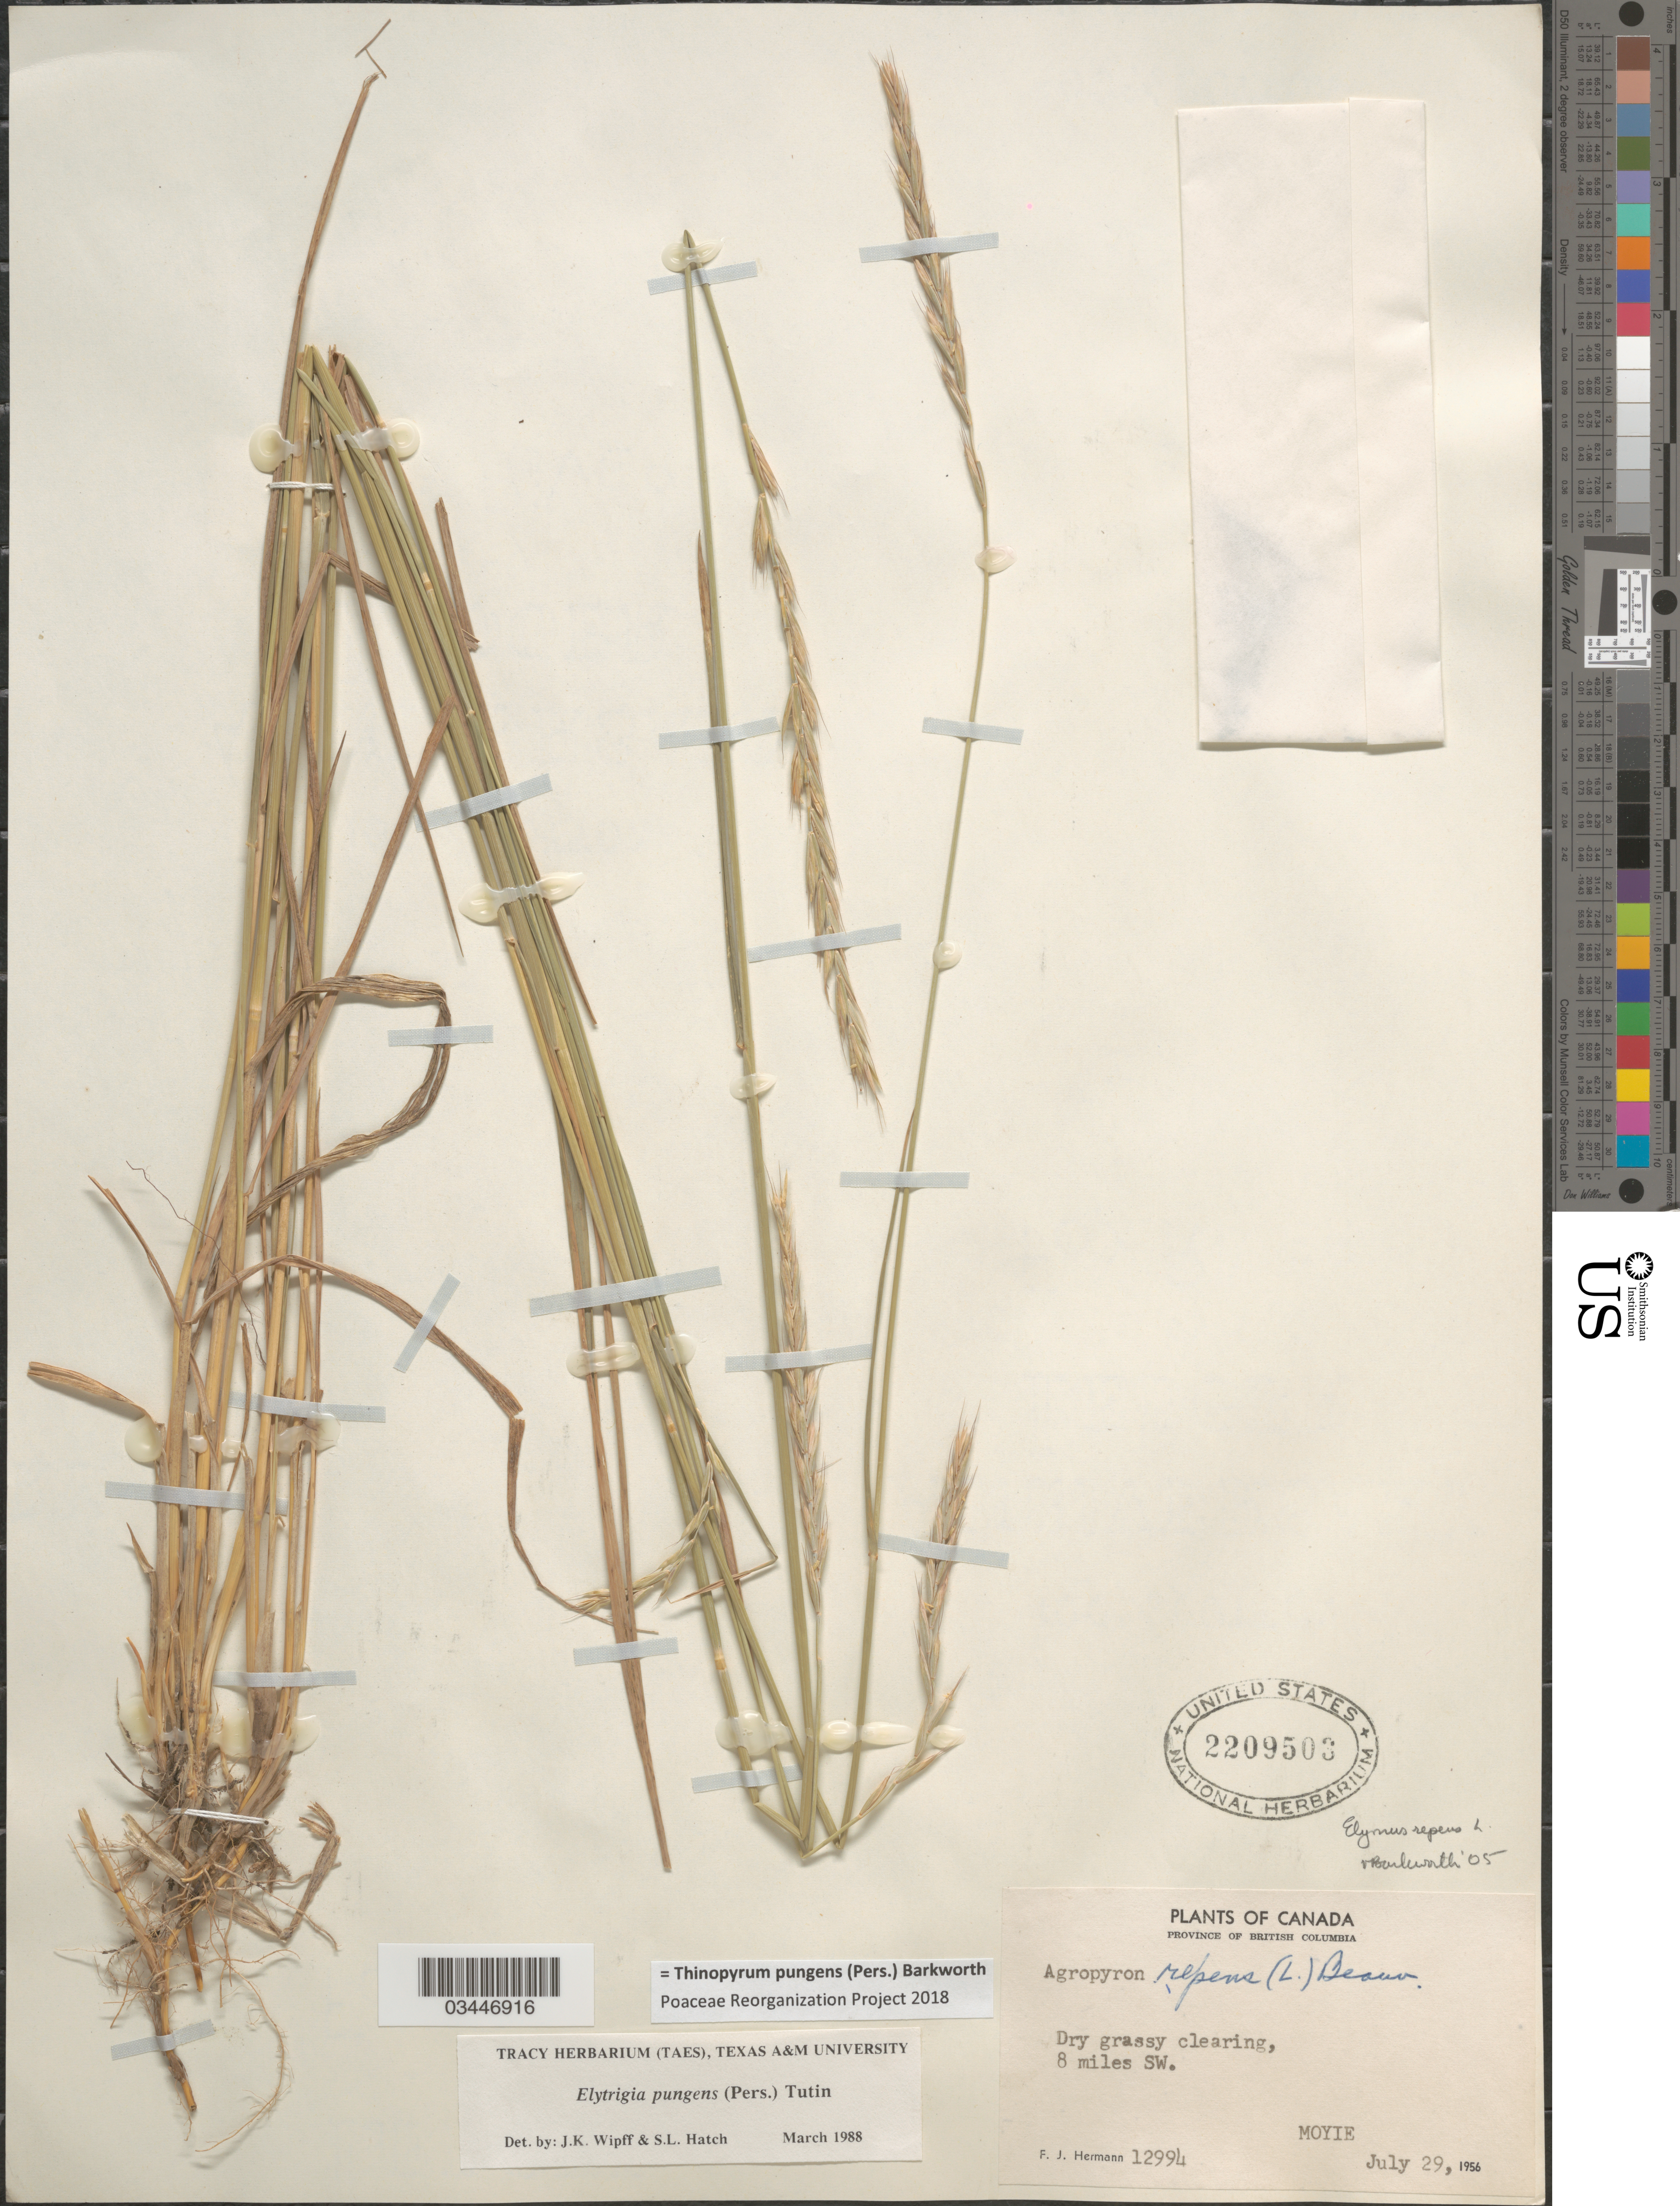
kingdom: Plantae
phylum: Tracheophyta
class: Liliopsida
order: Poales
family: Poaceae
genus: Thinopyrum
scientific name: Thinopyrum pungens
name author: (Pers.) Barkworth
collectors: F. J. Hermann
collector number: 12994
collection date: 1956-07-29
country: Canada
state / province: British Columbia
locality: Dry grassy clearing, 8 miles SW. Moyie.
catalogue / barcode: US 2209503